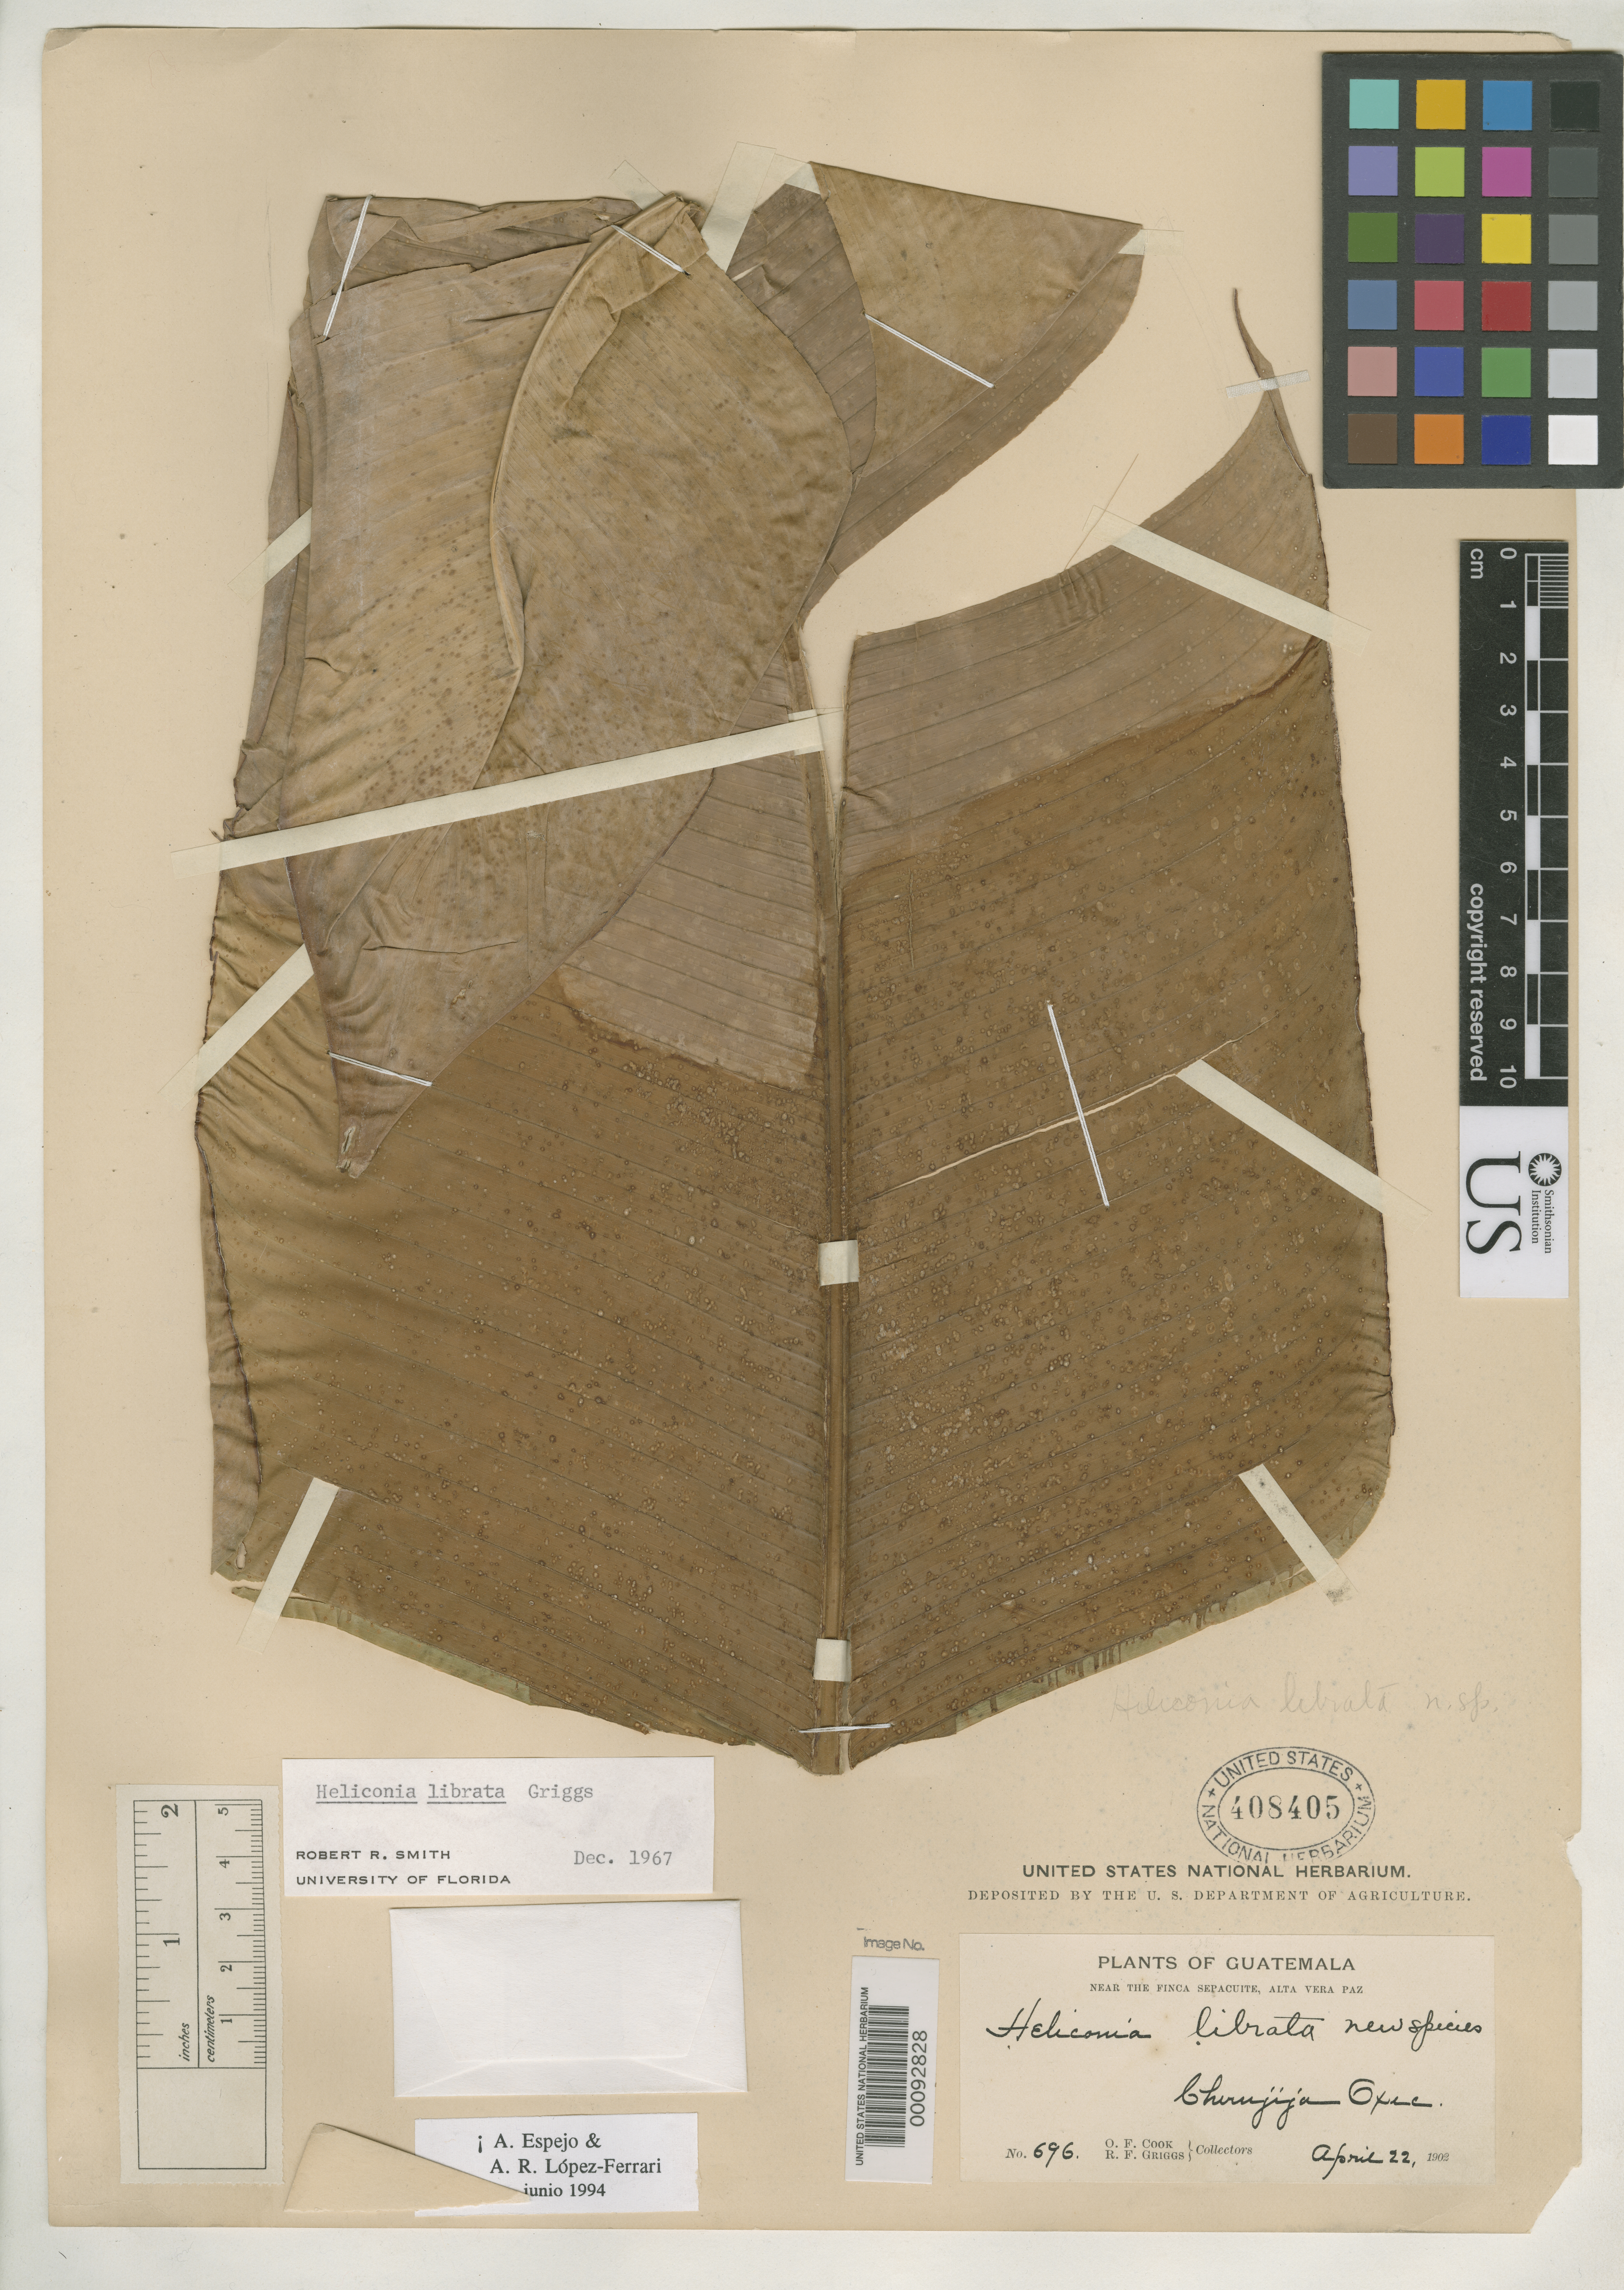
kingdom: Plantae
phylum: Tracheophyta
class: Liliopsida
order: Zingiberales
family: Heliconiaceae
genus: Heliconia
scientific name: Heliconia librata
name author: R.F. Griggs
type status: Holotype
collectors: O. F. Cook & R. F. Griggs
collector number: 696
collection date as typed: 22 Apr 1902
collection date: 1902-04-22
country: Guatemala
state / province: Alta Verapaz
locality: Cherujija, Oxec, near Finca Sepacuite.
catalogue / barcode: US 408405